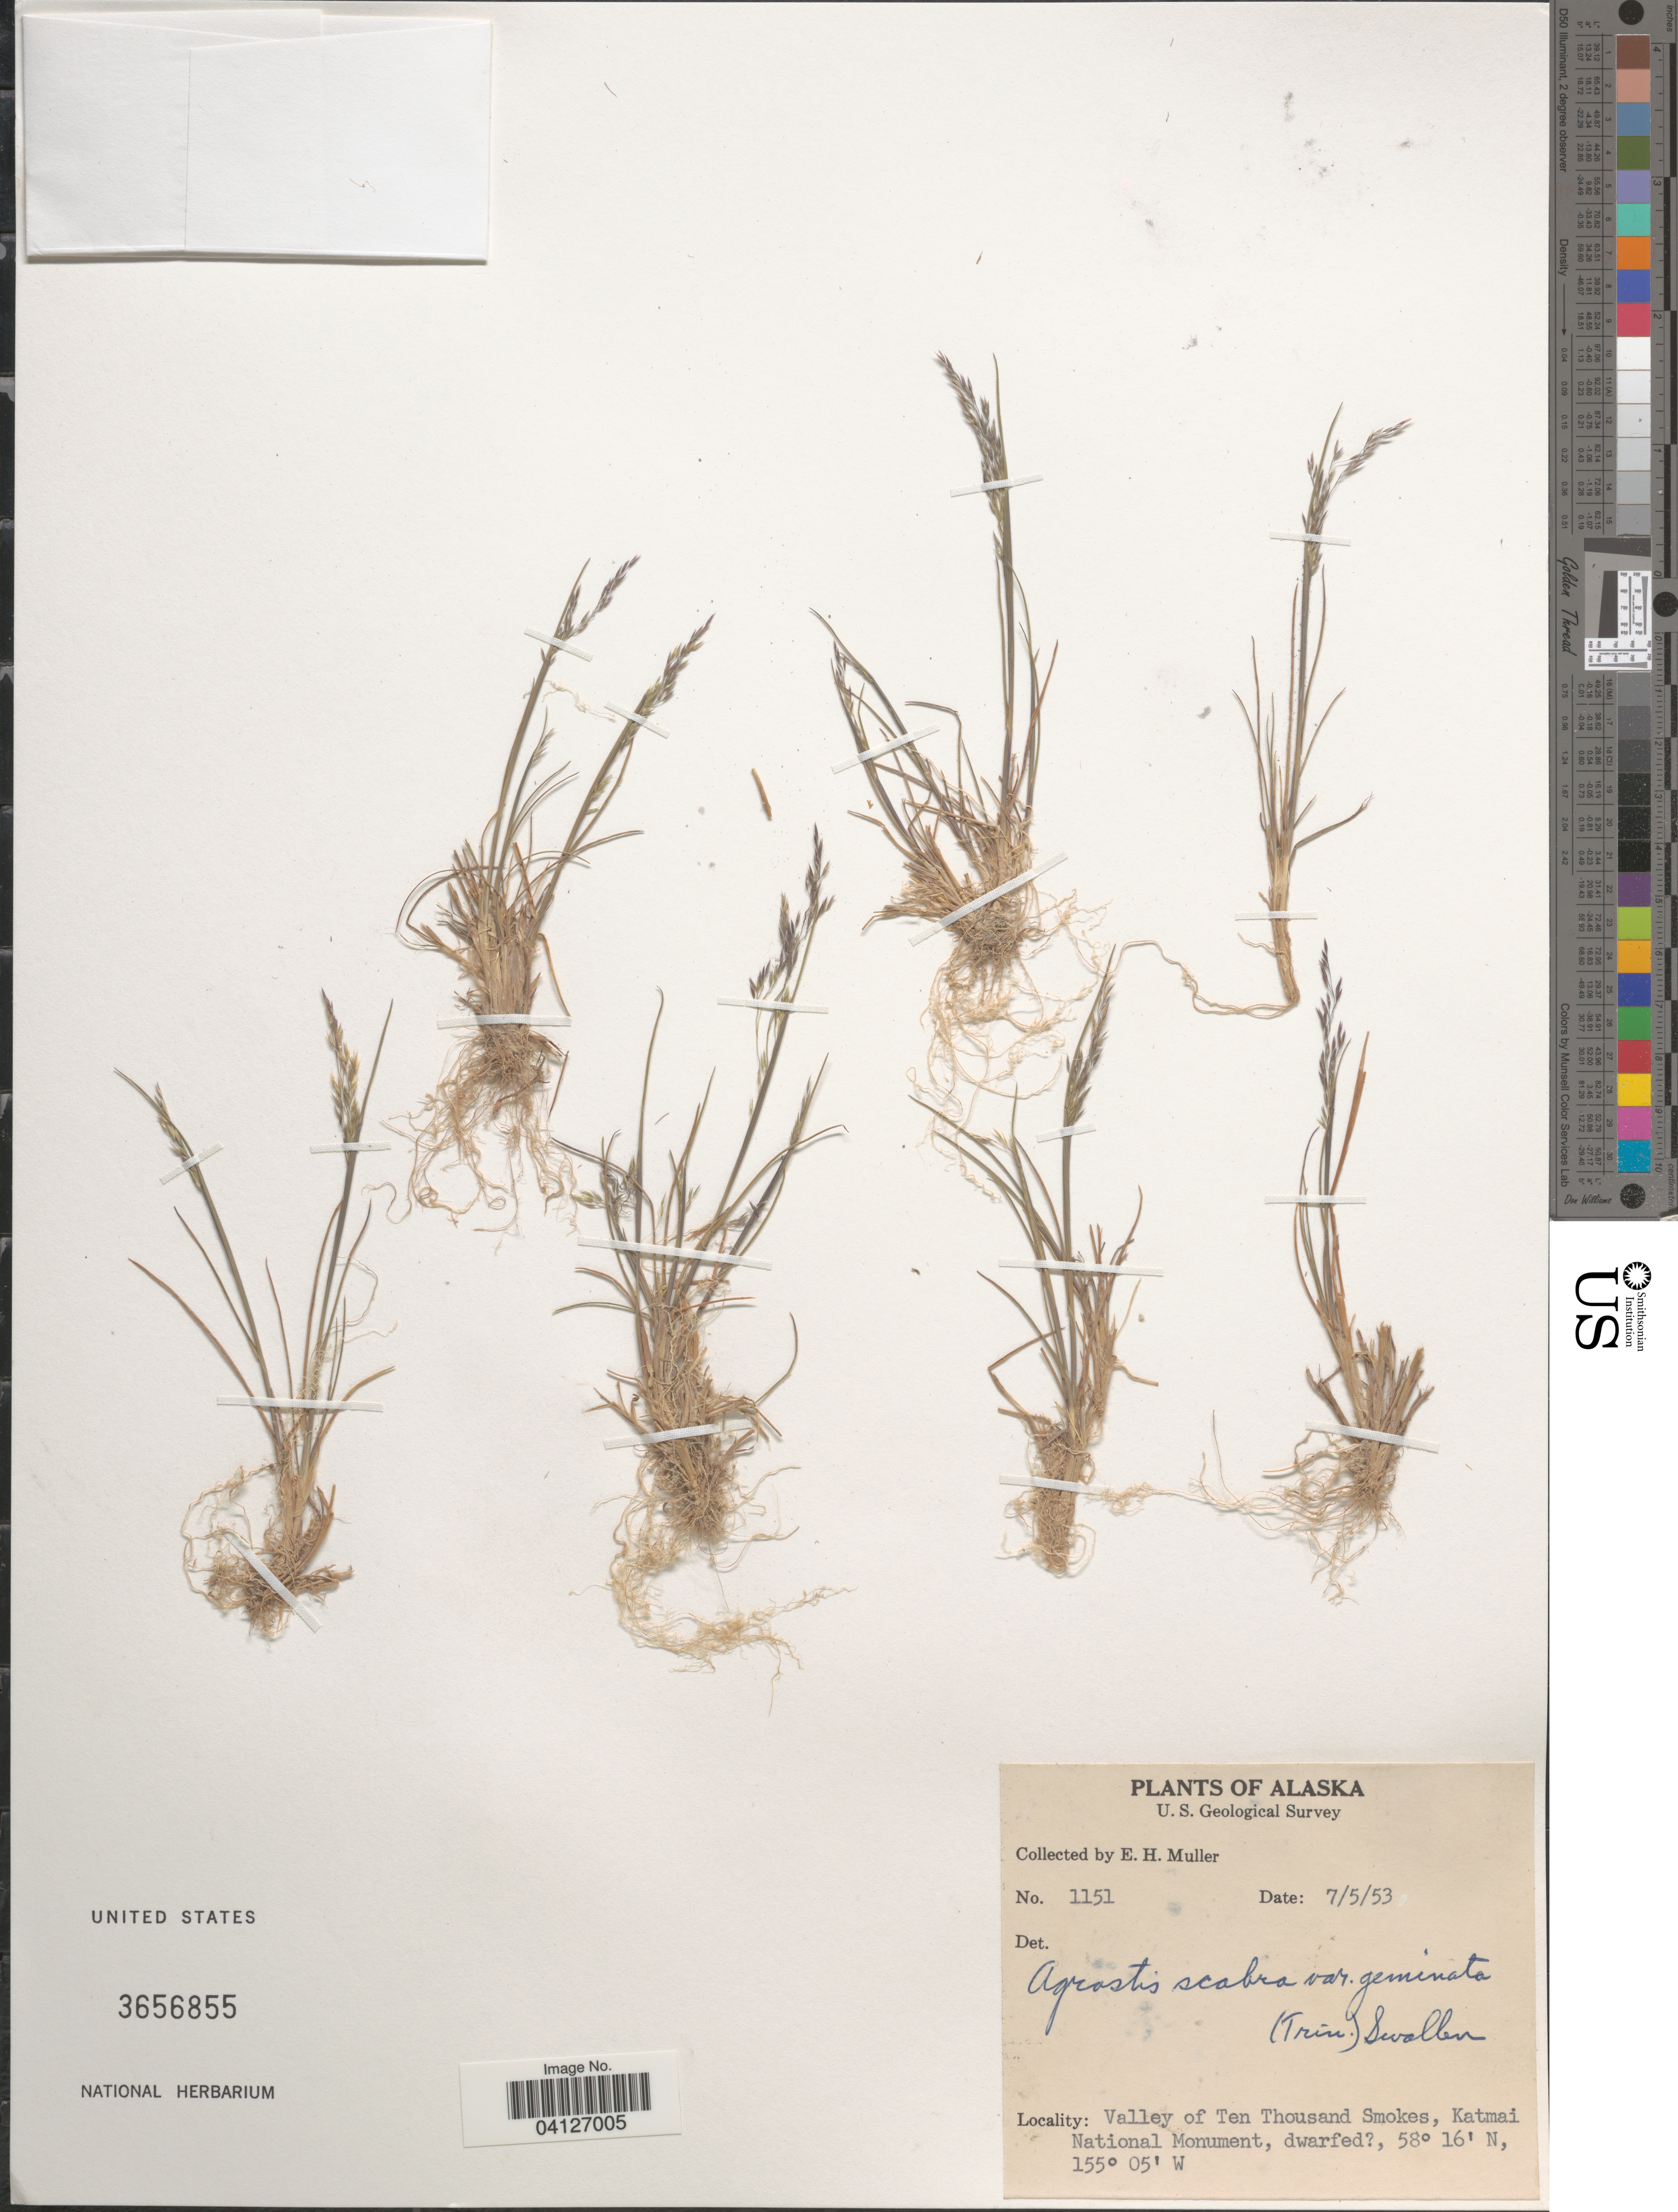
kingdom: Plantae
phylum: Tracheophyta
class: Liliopsida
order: Poales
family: Poaceae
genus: Agrostis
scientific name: Agrostis scabra var. geminata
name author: (Trin.) Swallen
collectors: E. H. Muller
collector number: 1151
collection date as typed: Transcribed d/m/y: 5/7/53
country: United States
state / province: Alaska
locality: U.S. Geological Survey. Valley of Ten Thousand Smokes, Katmai National Monument.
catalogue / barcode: US 3656855